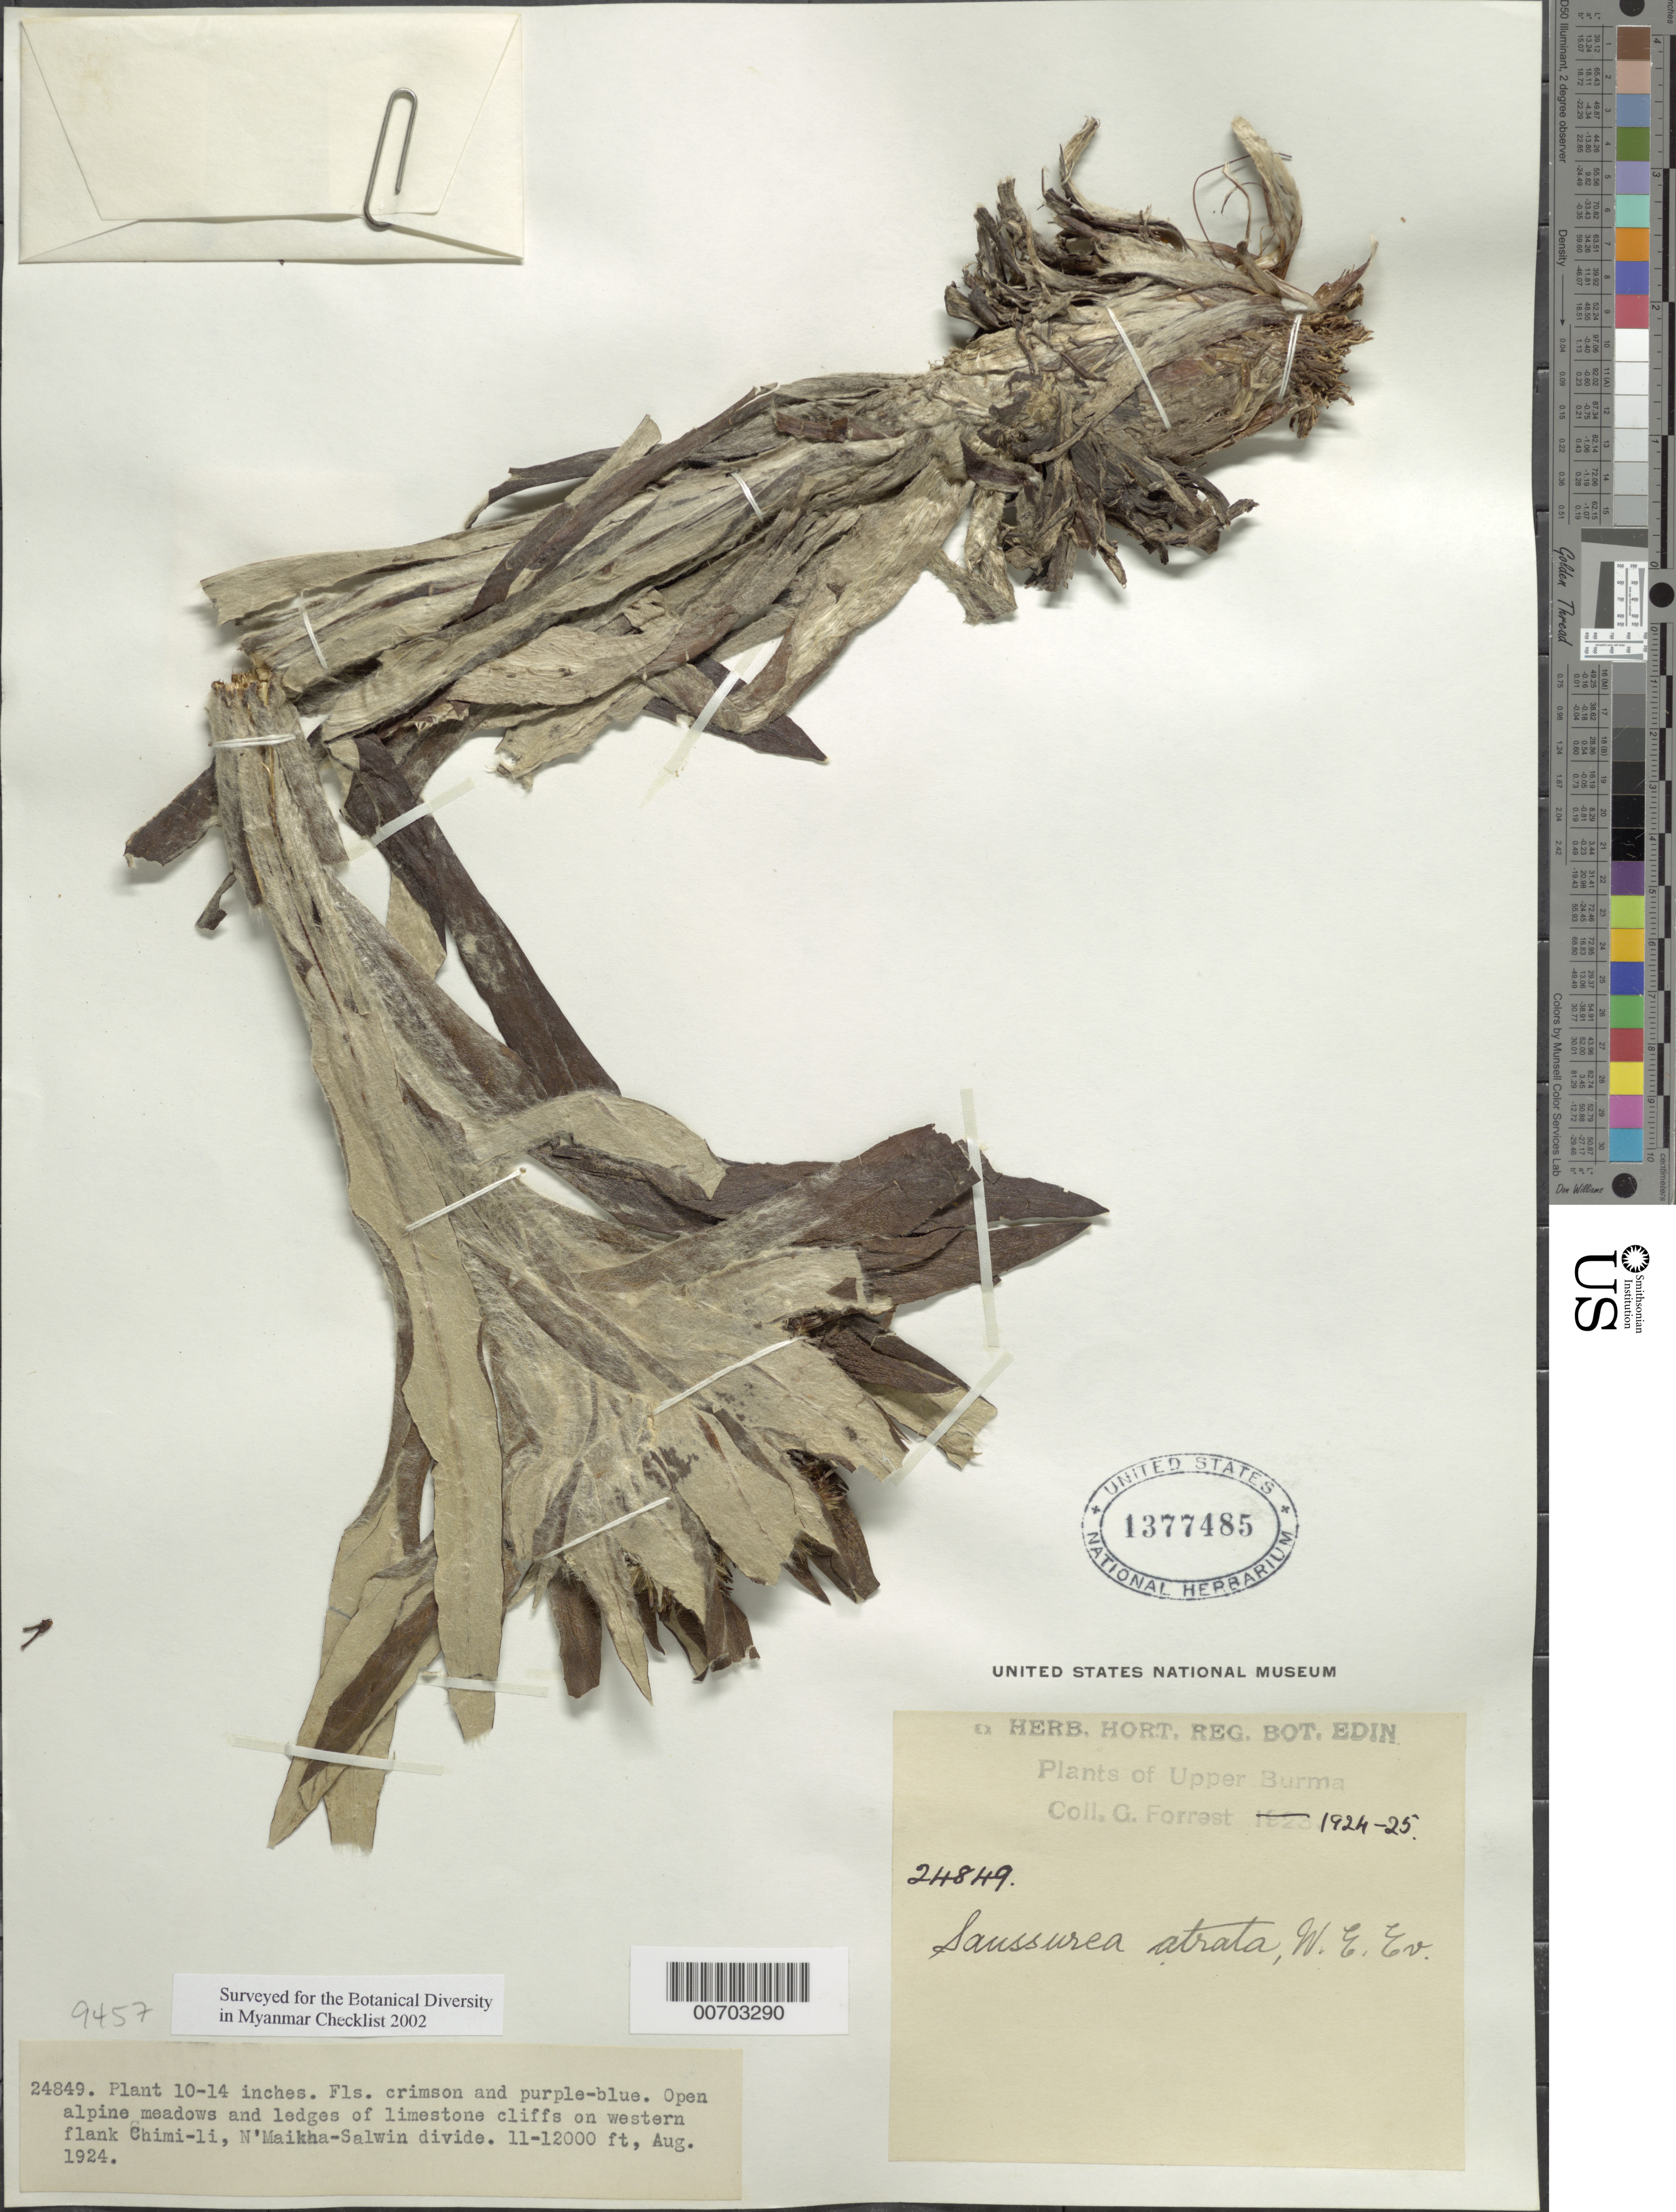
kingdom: Plantae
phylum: Tracheophyta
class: Magnoliopsida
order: Asterales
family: Asteraceae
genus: Saussurea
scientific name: Saussurea atrata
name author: W.E. Evans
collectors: G. Forrest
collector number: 24849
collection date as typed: Aug 1924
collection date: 1924-08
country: Myanmar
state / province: Kachin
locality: N'Maikha-Salwin Divide, Chimi-li, W flank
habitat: Open alpine meadows and ledges of limestone cliffs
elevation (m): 3353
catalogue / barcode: US 1377485